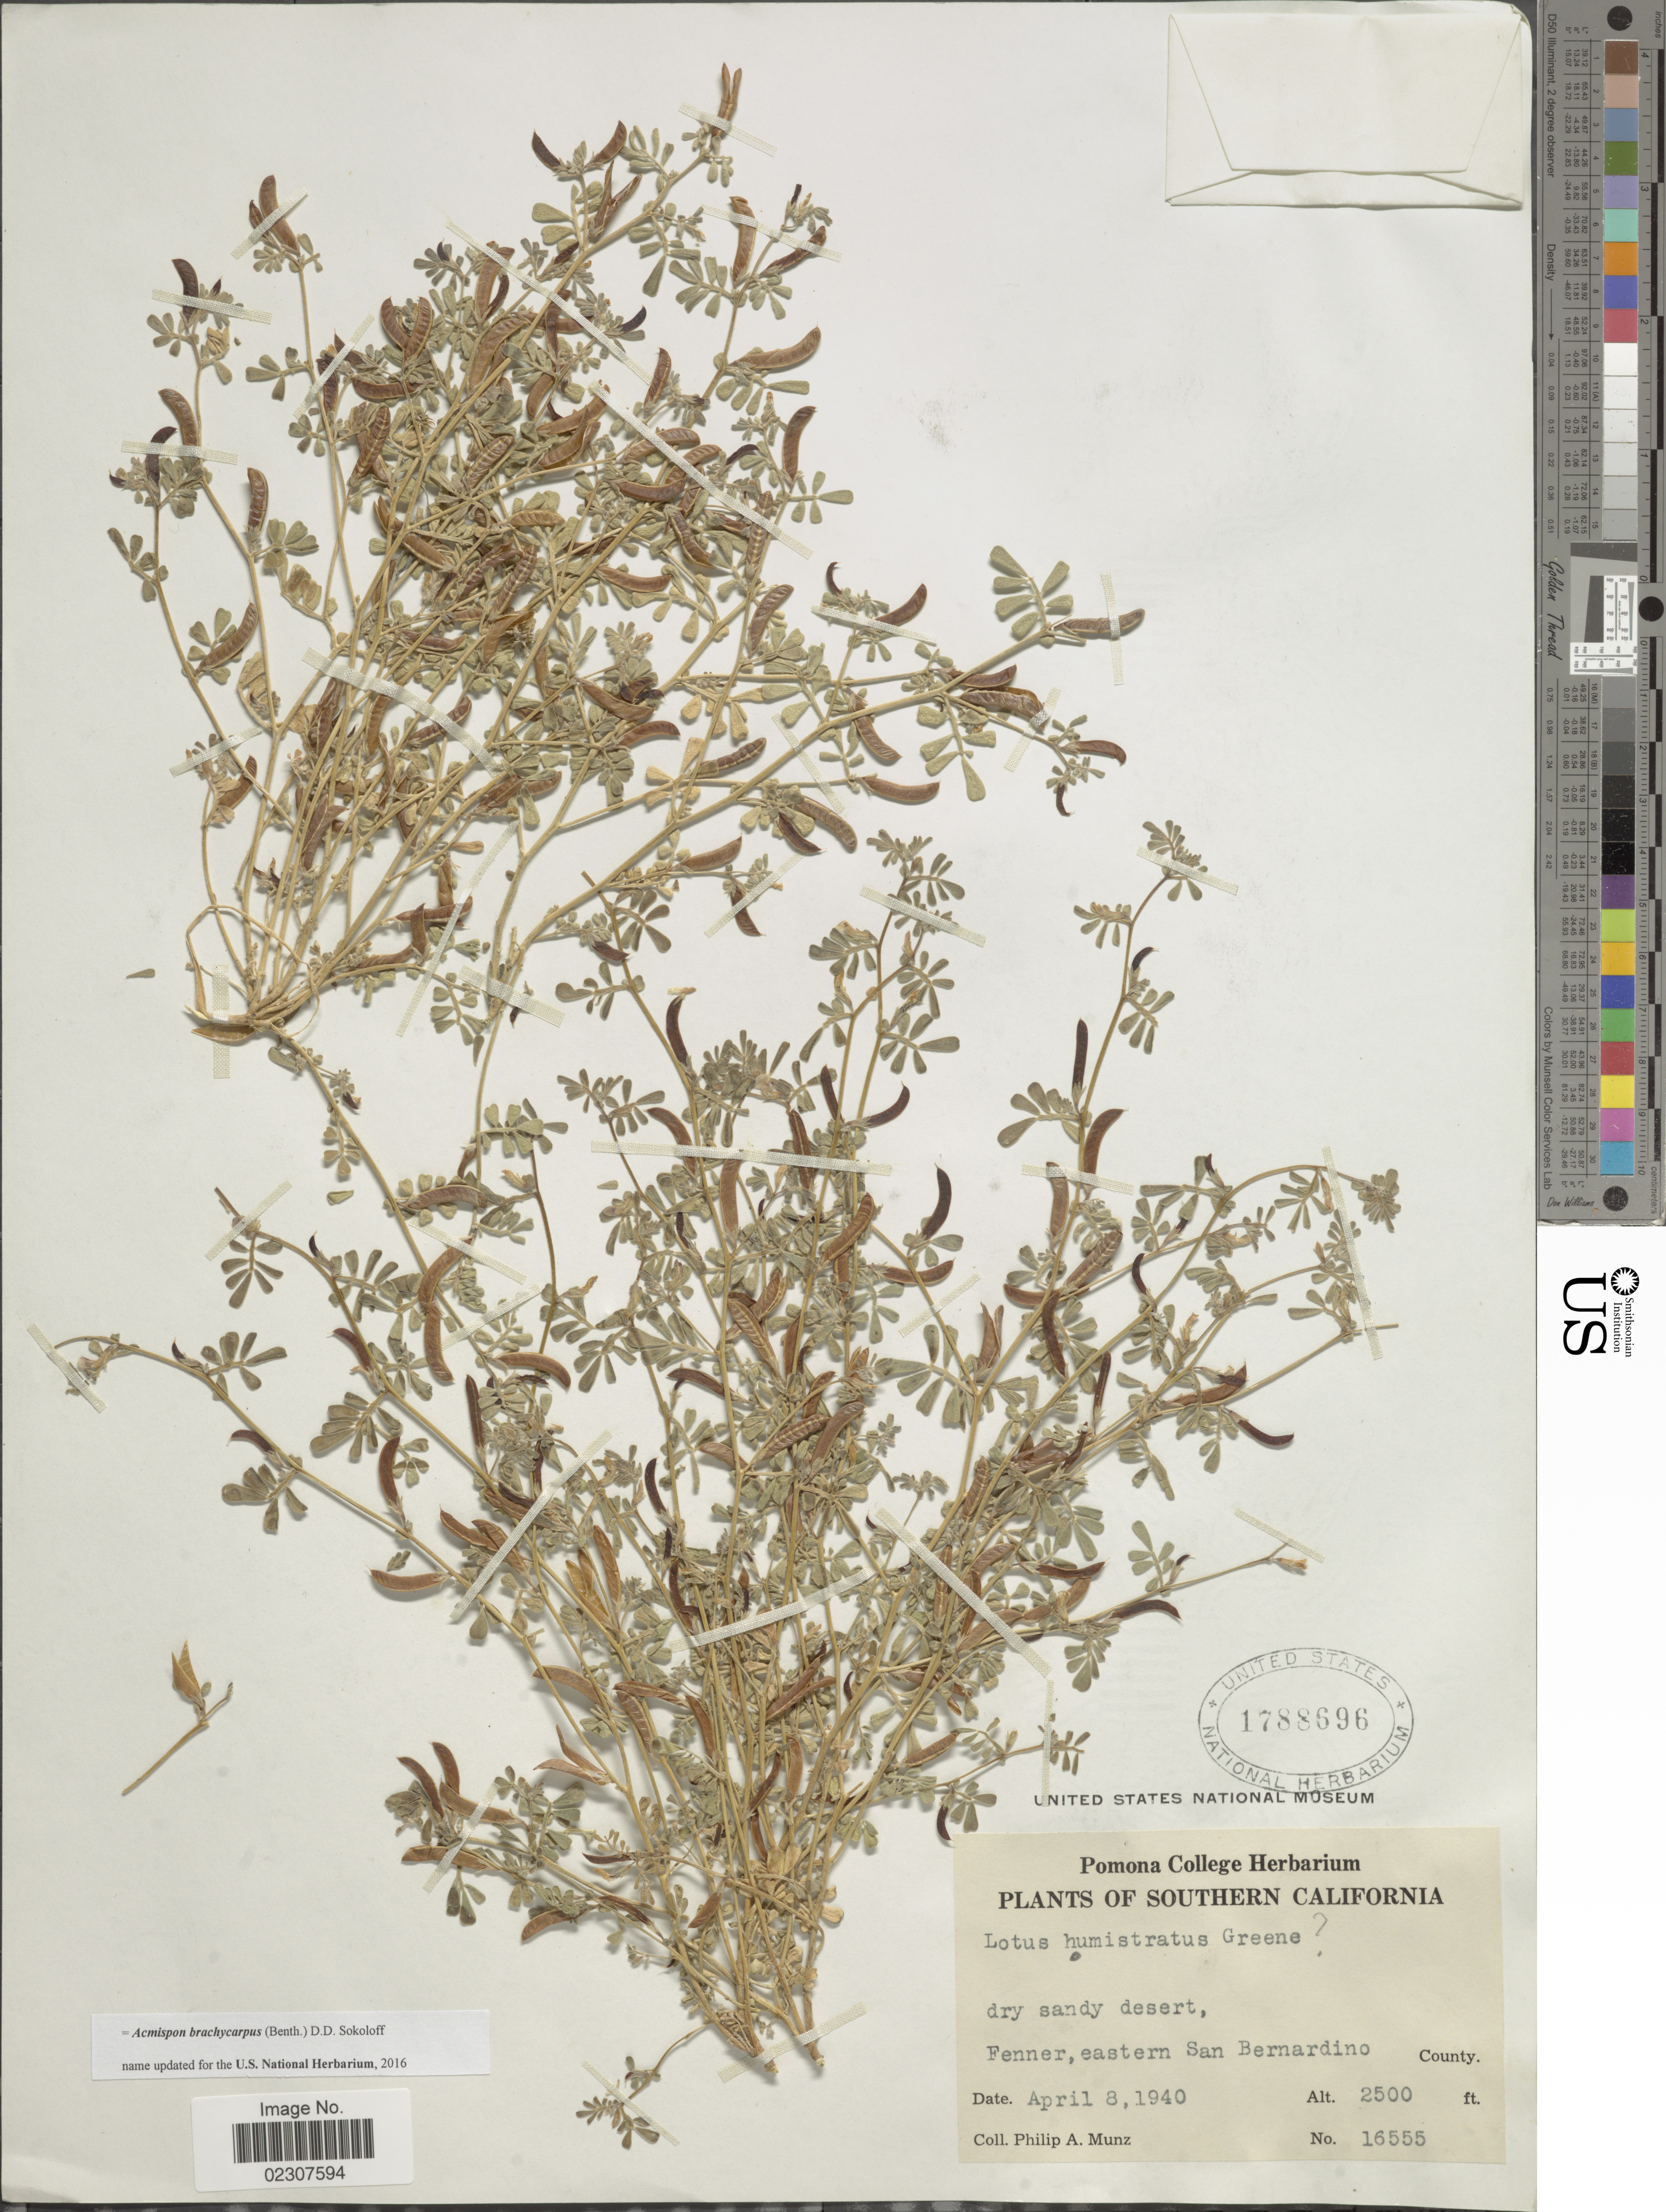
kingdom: Plantae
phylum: Tracheophyta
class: Magnoliopsida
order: Fabales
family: Fabaceae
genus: Acmispon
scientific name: Acmispon brachycarpus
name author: (Benth.) D.D. Sokoloff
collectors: P. A. Munz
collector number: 16555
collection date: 1940-04-08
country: United States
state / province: California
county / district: San Bernardino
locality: Southern California, dry sandy desert, Fenner, eastern San Bernardino County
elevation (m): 762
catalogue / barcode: US 1788696